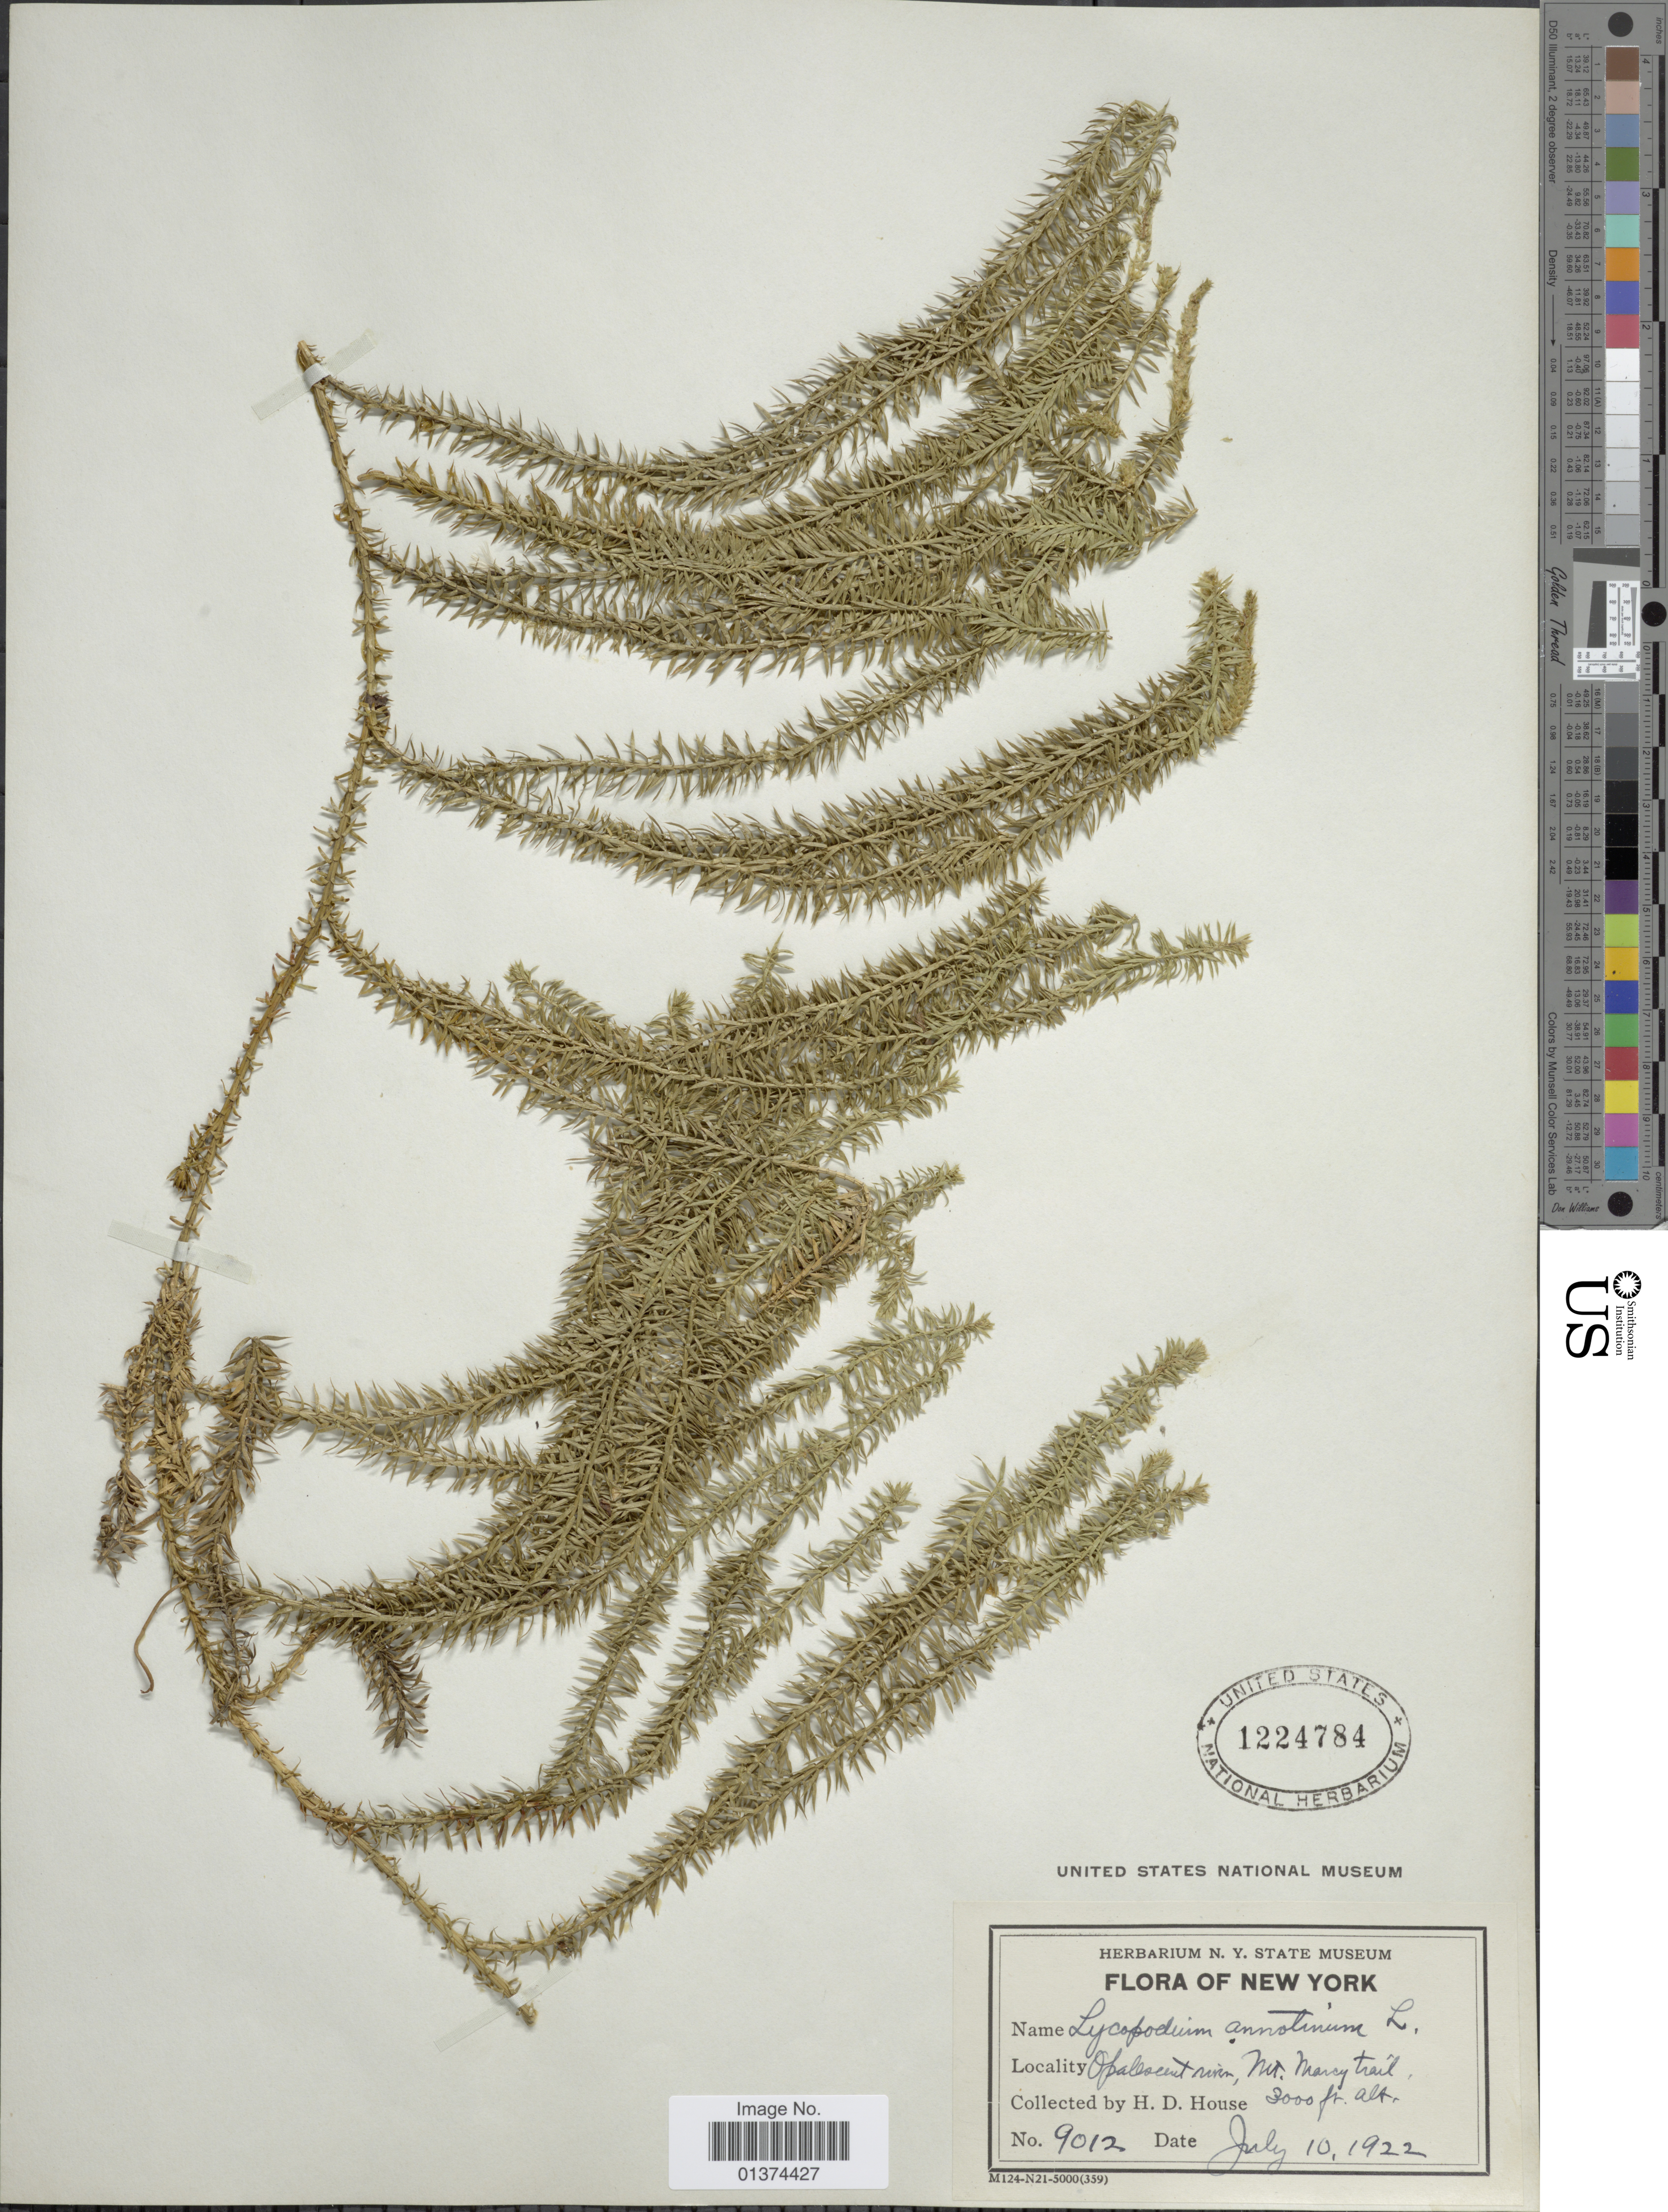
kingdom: Plantae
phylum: Tracheophyta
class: Lycopodiopsida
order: Lycopodiales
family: Lycopodiaceae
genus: Spinulum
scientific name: Spinulum annotinum subsp. annotinum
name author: (L.) A. Haines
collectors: H. D. House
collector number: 9012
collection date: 1922-07-10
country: United States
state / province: New York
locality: Opalescent river, Mt. Marcy trail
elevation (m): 914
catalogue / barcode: US 1224784